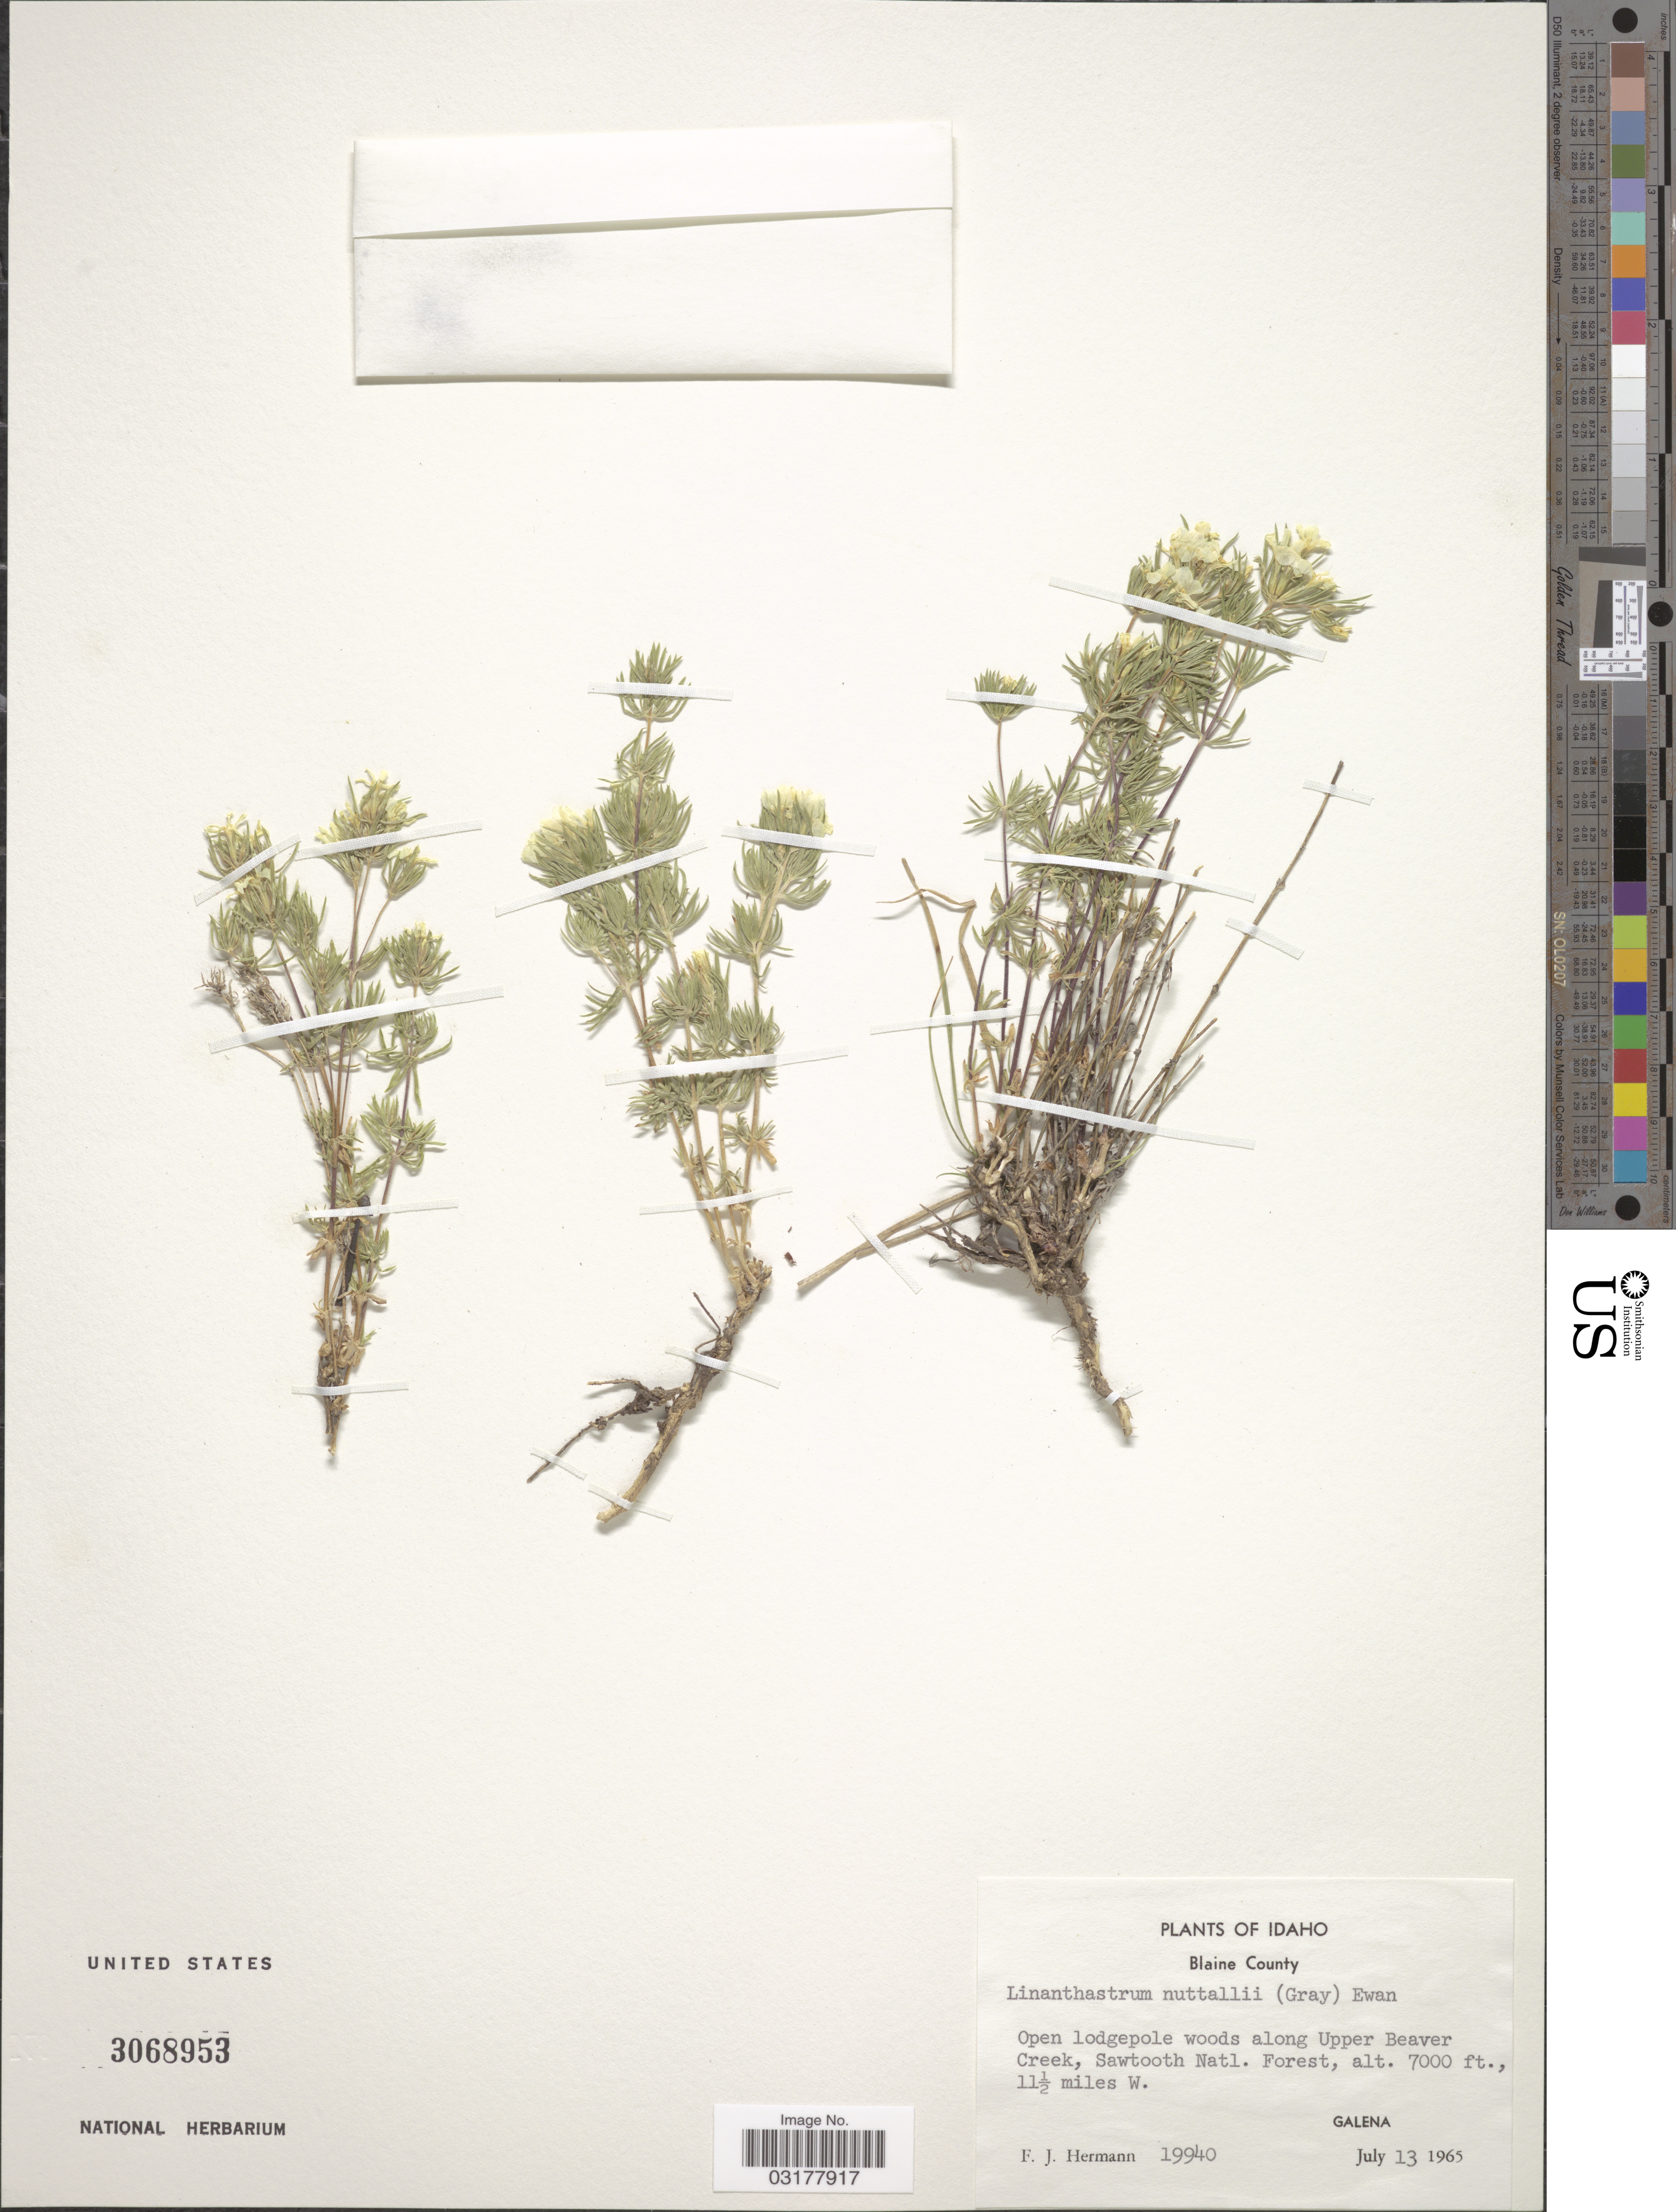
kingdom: Plantae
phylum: Tracheophyta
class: Magnoliopsida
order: Ericales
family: Polemoniaceae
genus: Leptosiphon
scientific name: Leptosiphon nuttallii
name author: (A. Gray) J.M. Porter & L.A. Johnson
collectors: F. J. Hermann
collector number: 19940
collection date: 1965-07-13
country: United States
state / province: Idaho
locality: Blaine County, Open lodgepole woods along Upper Beaver Creek, Sawtooth Natl. Forest., 11½ miles W. Galena.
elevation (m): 2134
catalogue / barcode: US 3068953